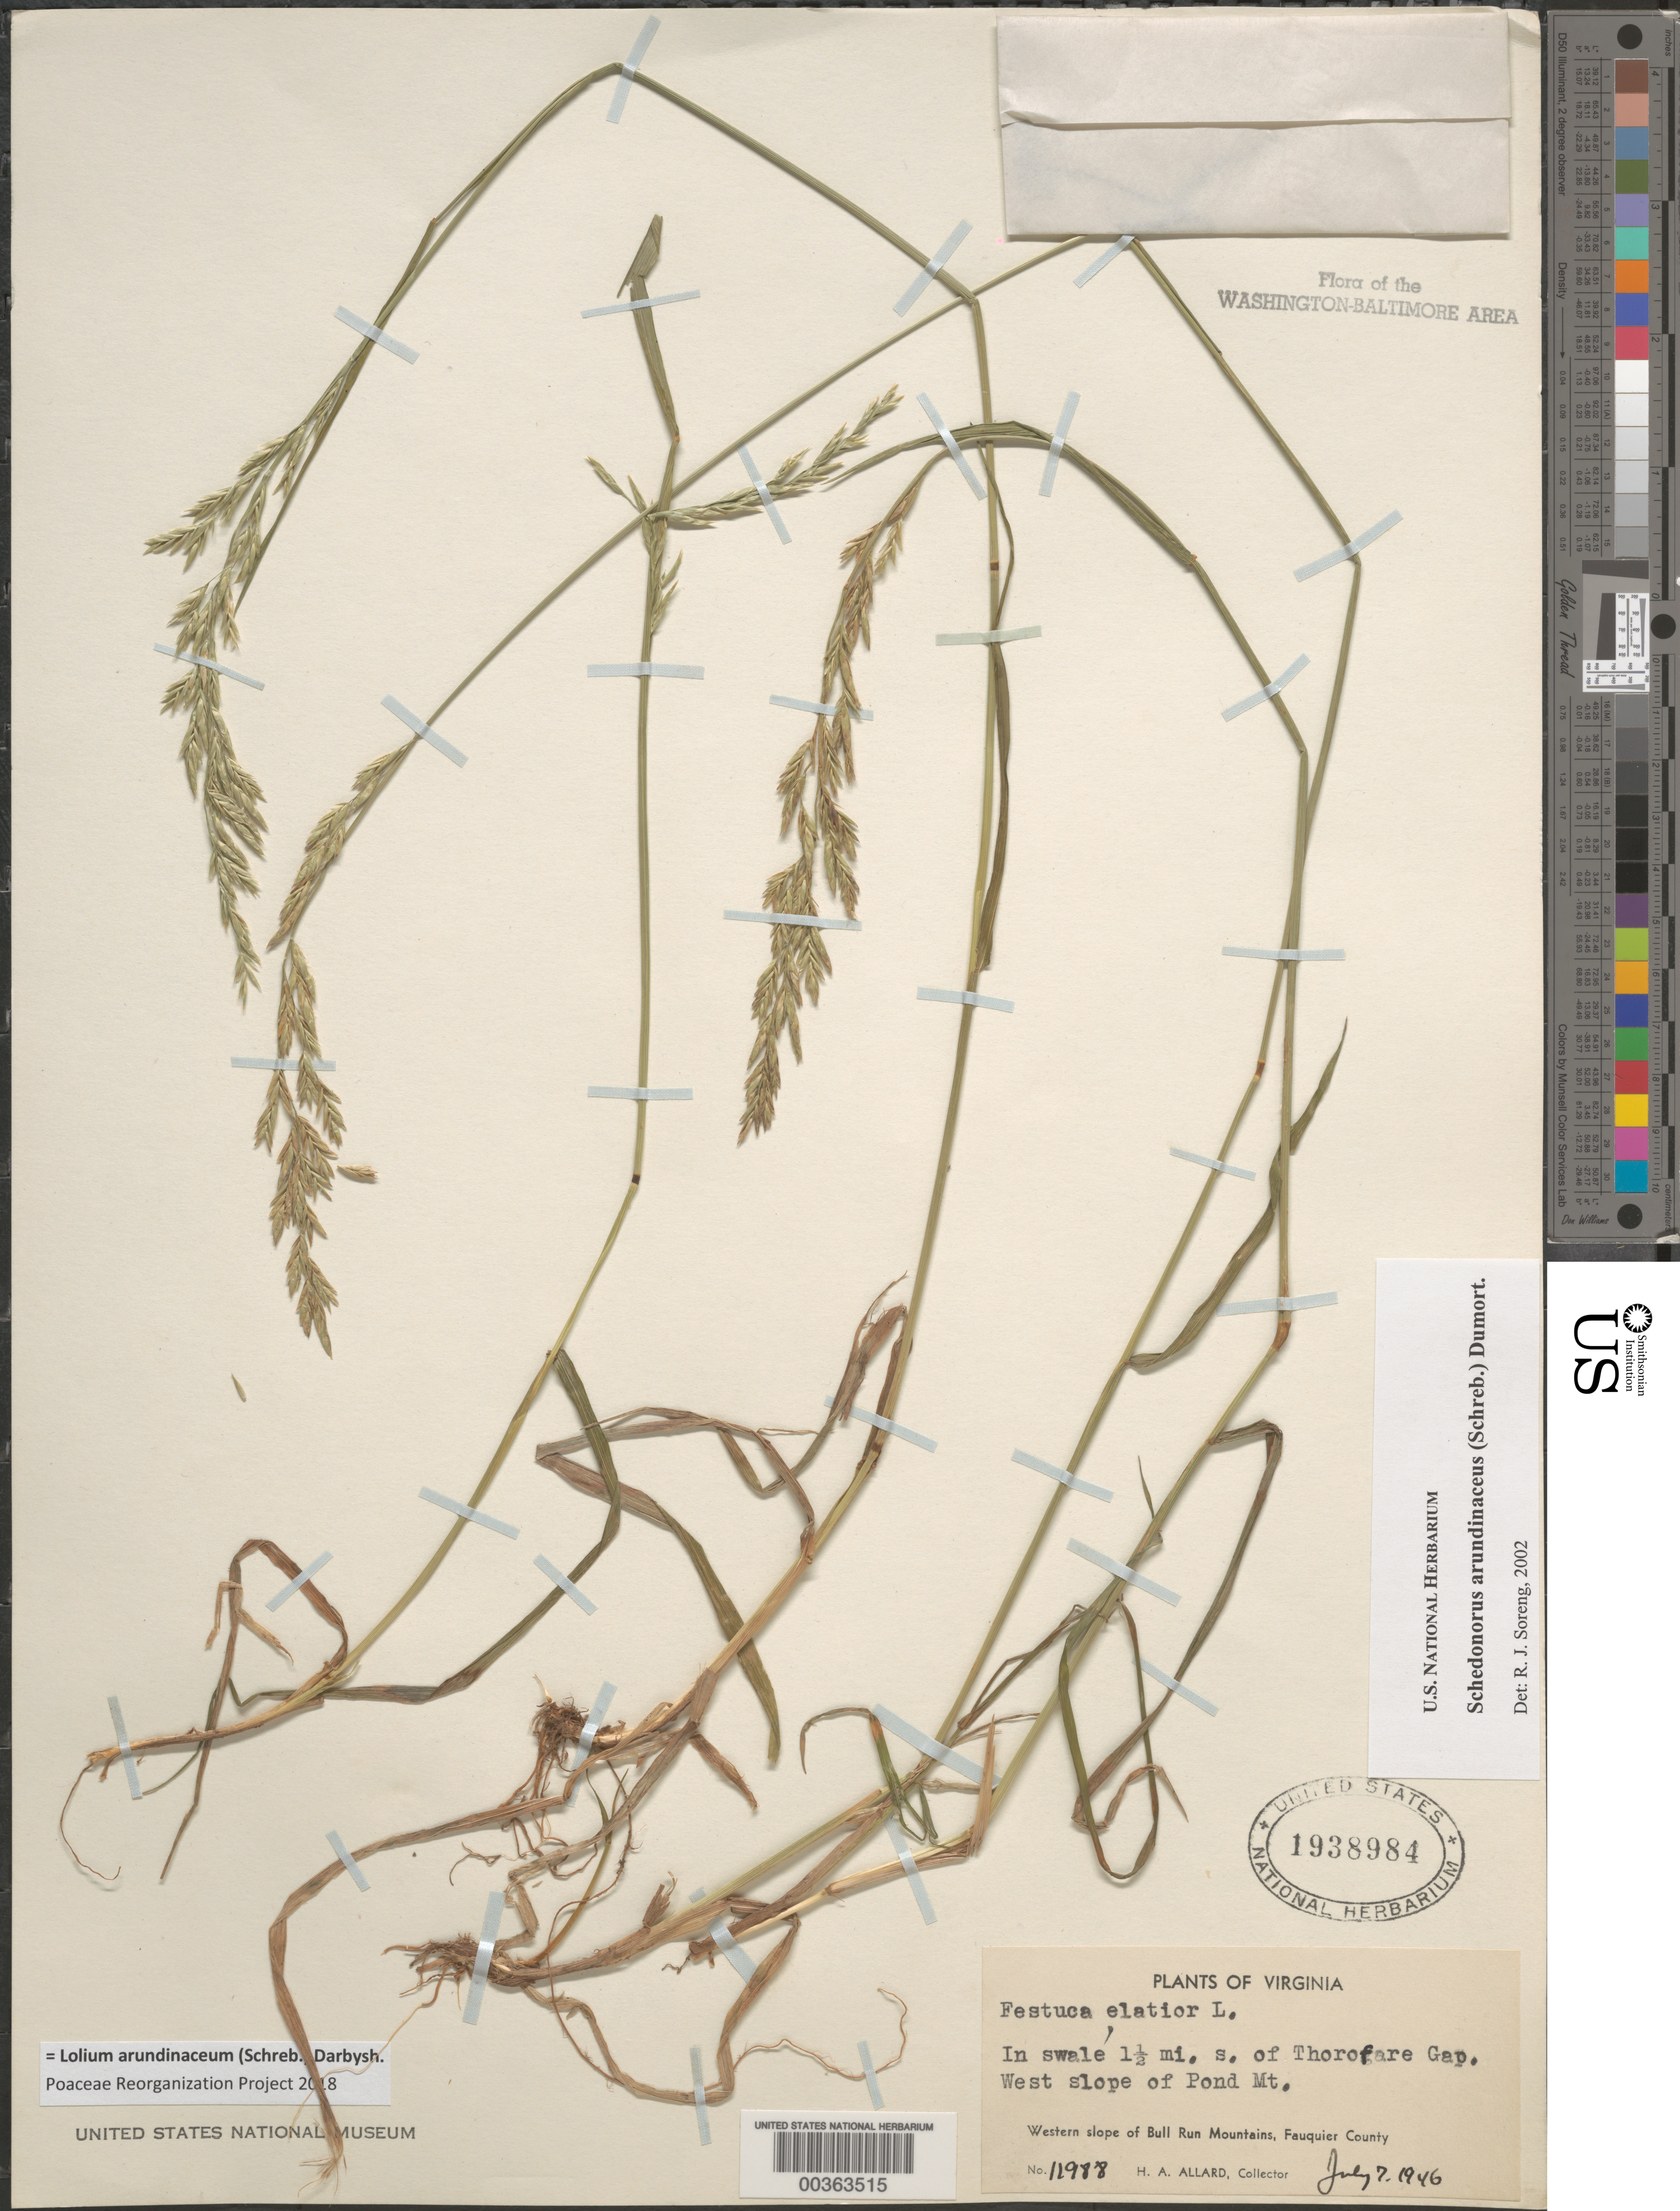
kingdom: Plantae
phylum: Tracheophyta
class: Liliopsida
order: Poales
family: Poaceae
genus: Lolium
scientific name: Lolium arundinaceum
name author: (Schreb.) Darbysh.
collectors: H. A. Allard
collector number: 11988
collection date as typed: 07 Jul 1946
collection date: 1946-07-07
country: United States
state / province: Virginia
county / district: Fauquier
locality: South of Thorofare Gap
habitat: In swale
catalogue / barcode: US 1938984